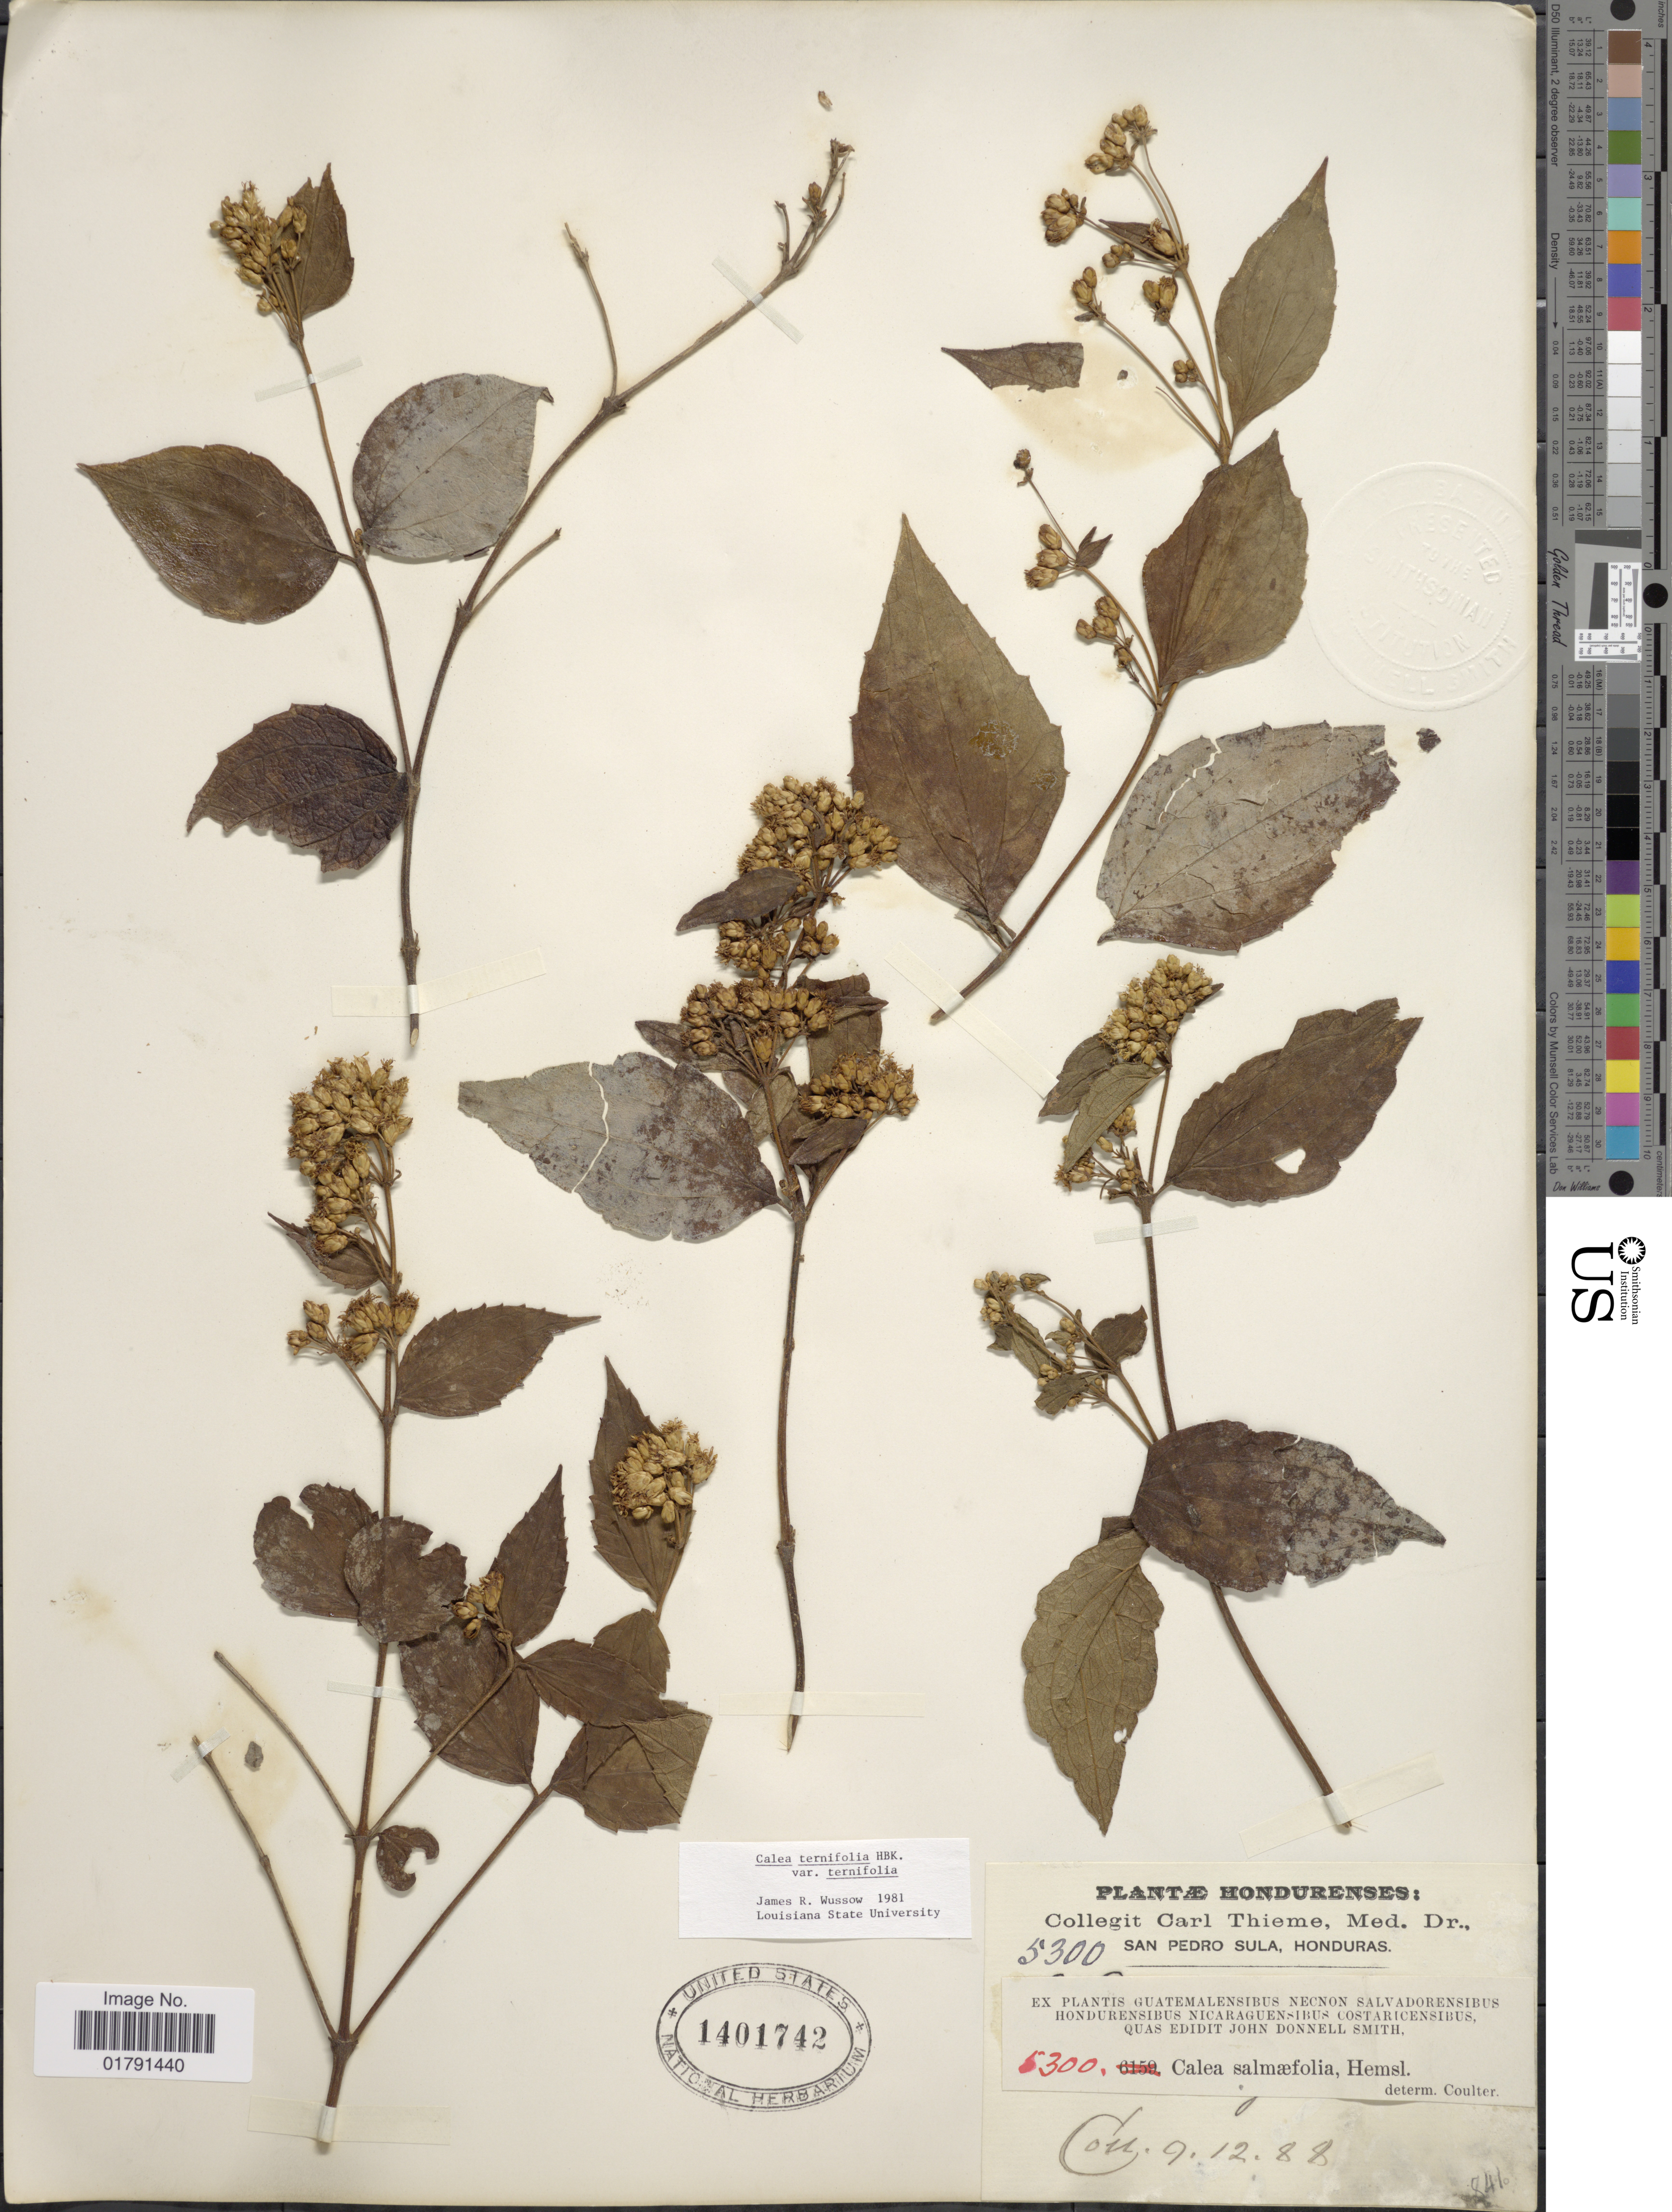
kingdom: Plantae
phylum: Tracheophyta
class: Magnoliopsida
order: Asterales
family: Asteraceae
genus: Calea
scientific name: Calea ternifolia var. ternifolia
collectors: C. Thieme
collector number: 5300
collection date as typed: Transcribed d/m/y: 9/12/88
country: Honduras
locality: San Pedro Sulas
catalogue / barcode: US 1401742